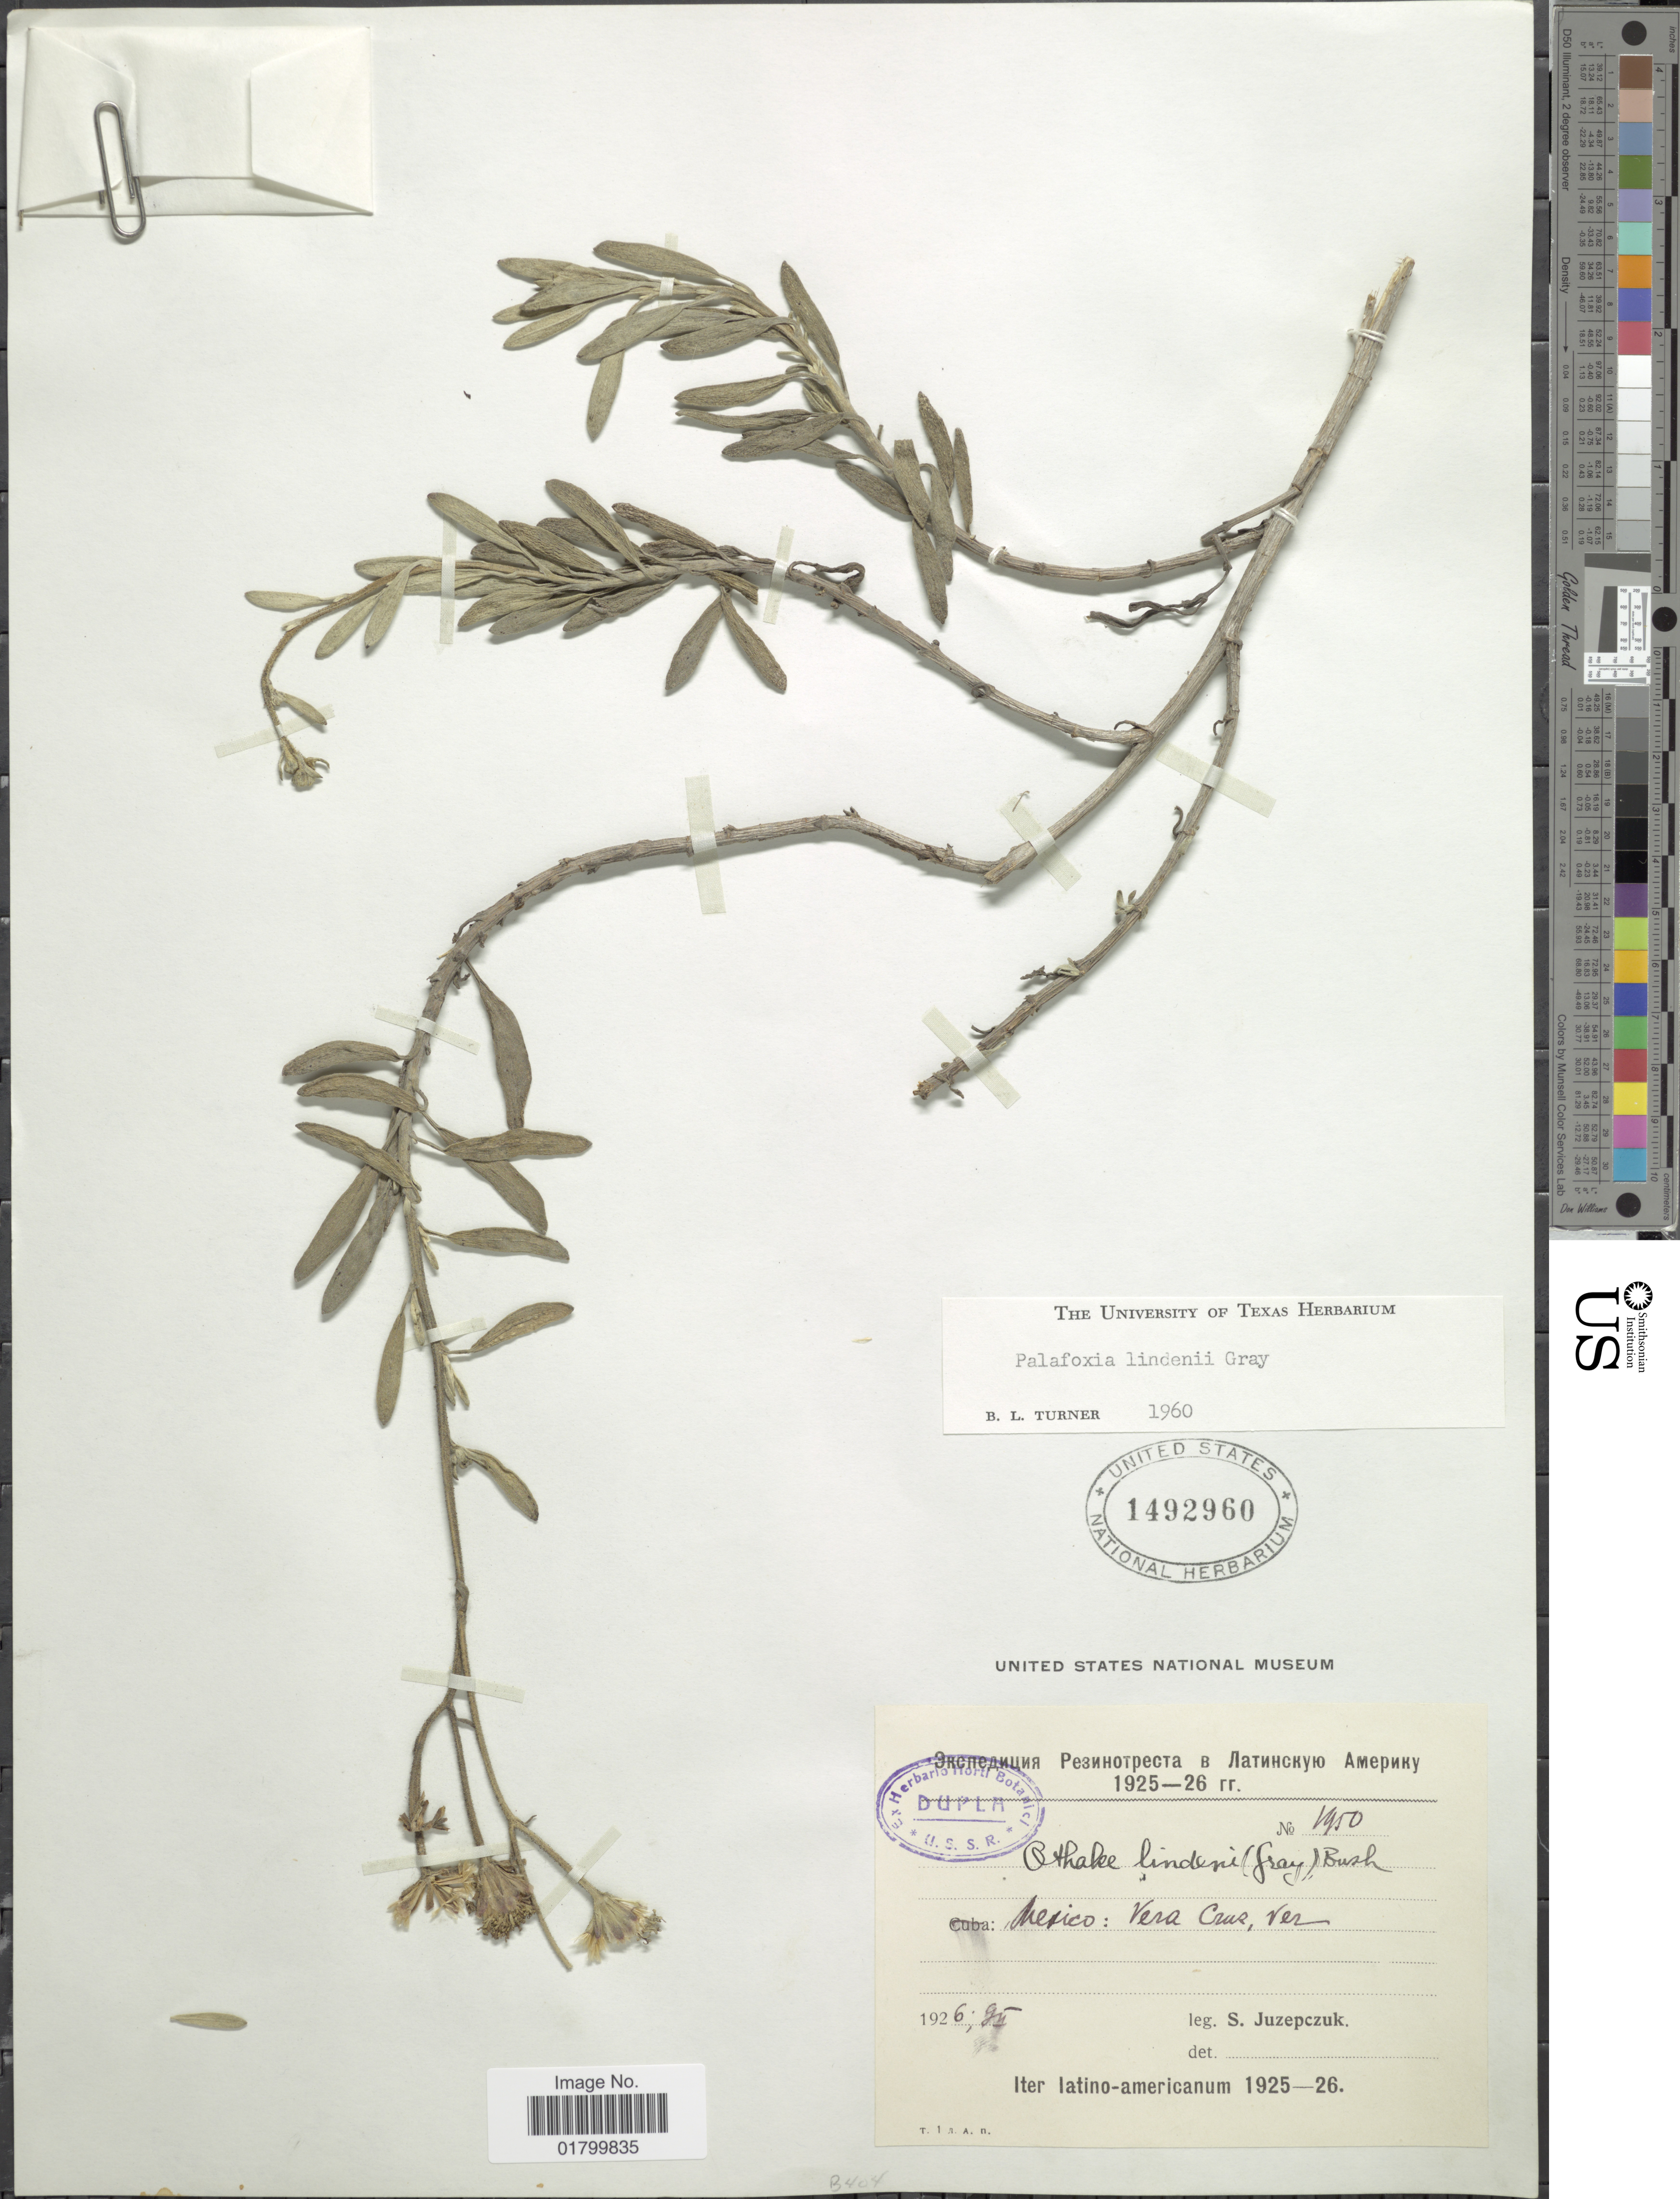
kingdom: Plantae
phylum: Tracheophyta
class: Magnoliopsida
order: Asterales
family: Asteraceae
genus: Palafoxia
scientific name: Palafoxia lindenii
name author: A. Gray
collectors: S. V. Juzepczuk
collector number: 1950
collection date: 1926-06-09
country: Mexico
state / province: Veracruz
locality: Mexico: Vera Cruz, Ver.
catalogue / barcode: US 1492960